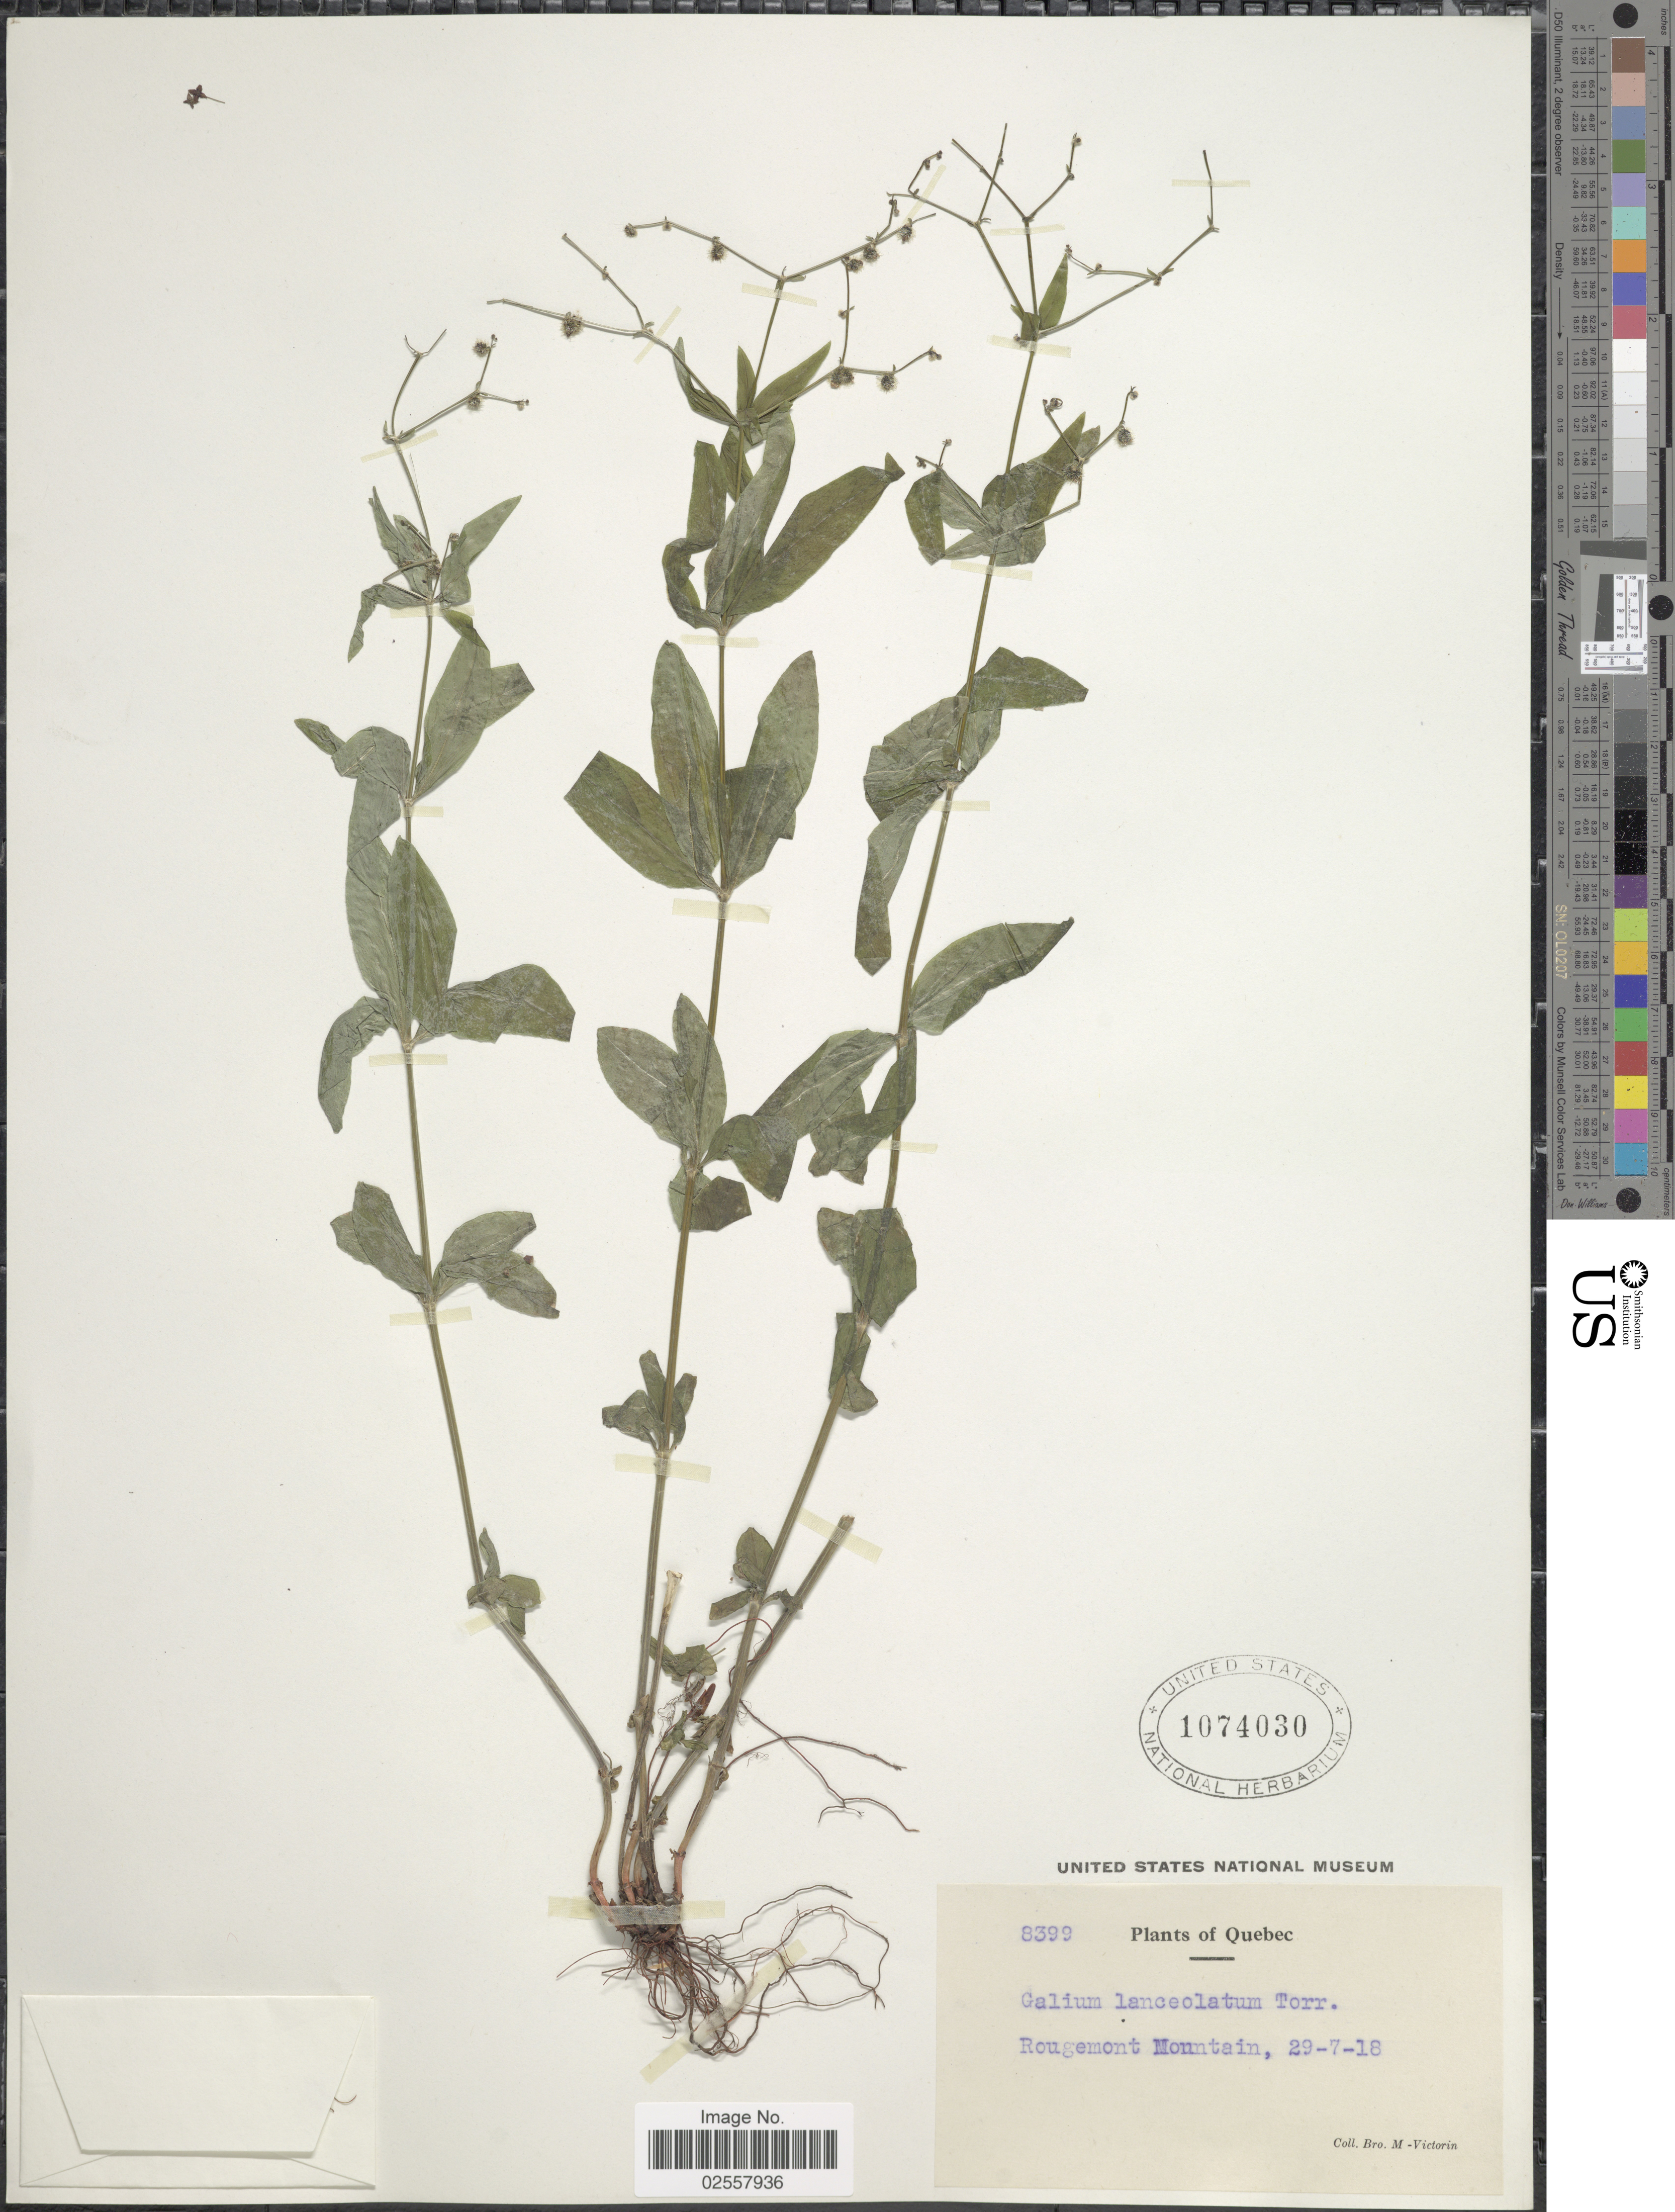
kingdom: Plantae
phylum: Tracheophyta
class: Magnoliopsida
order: Gentianales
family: Rubiaceae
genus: Galium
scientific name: Galium lanceolatum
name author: (Torr. & A. Gray) Torr.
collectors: Fr. Marie-Victorin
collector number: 8399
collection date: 1918-07-29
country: Canada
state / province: Quebec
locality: Rougemont Mountain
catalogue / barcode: US 1074030